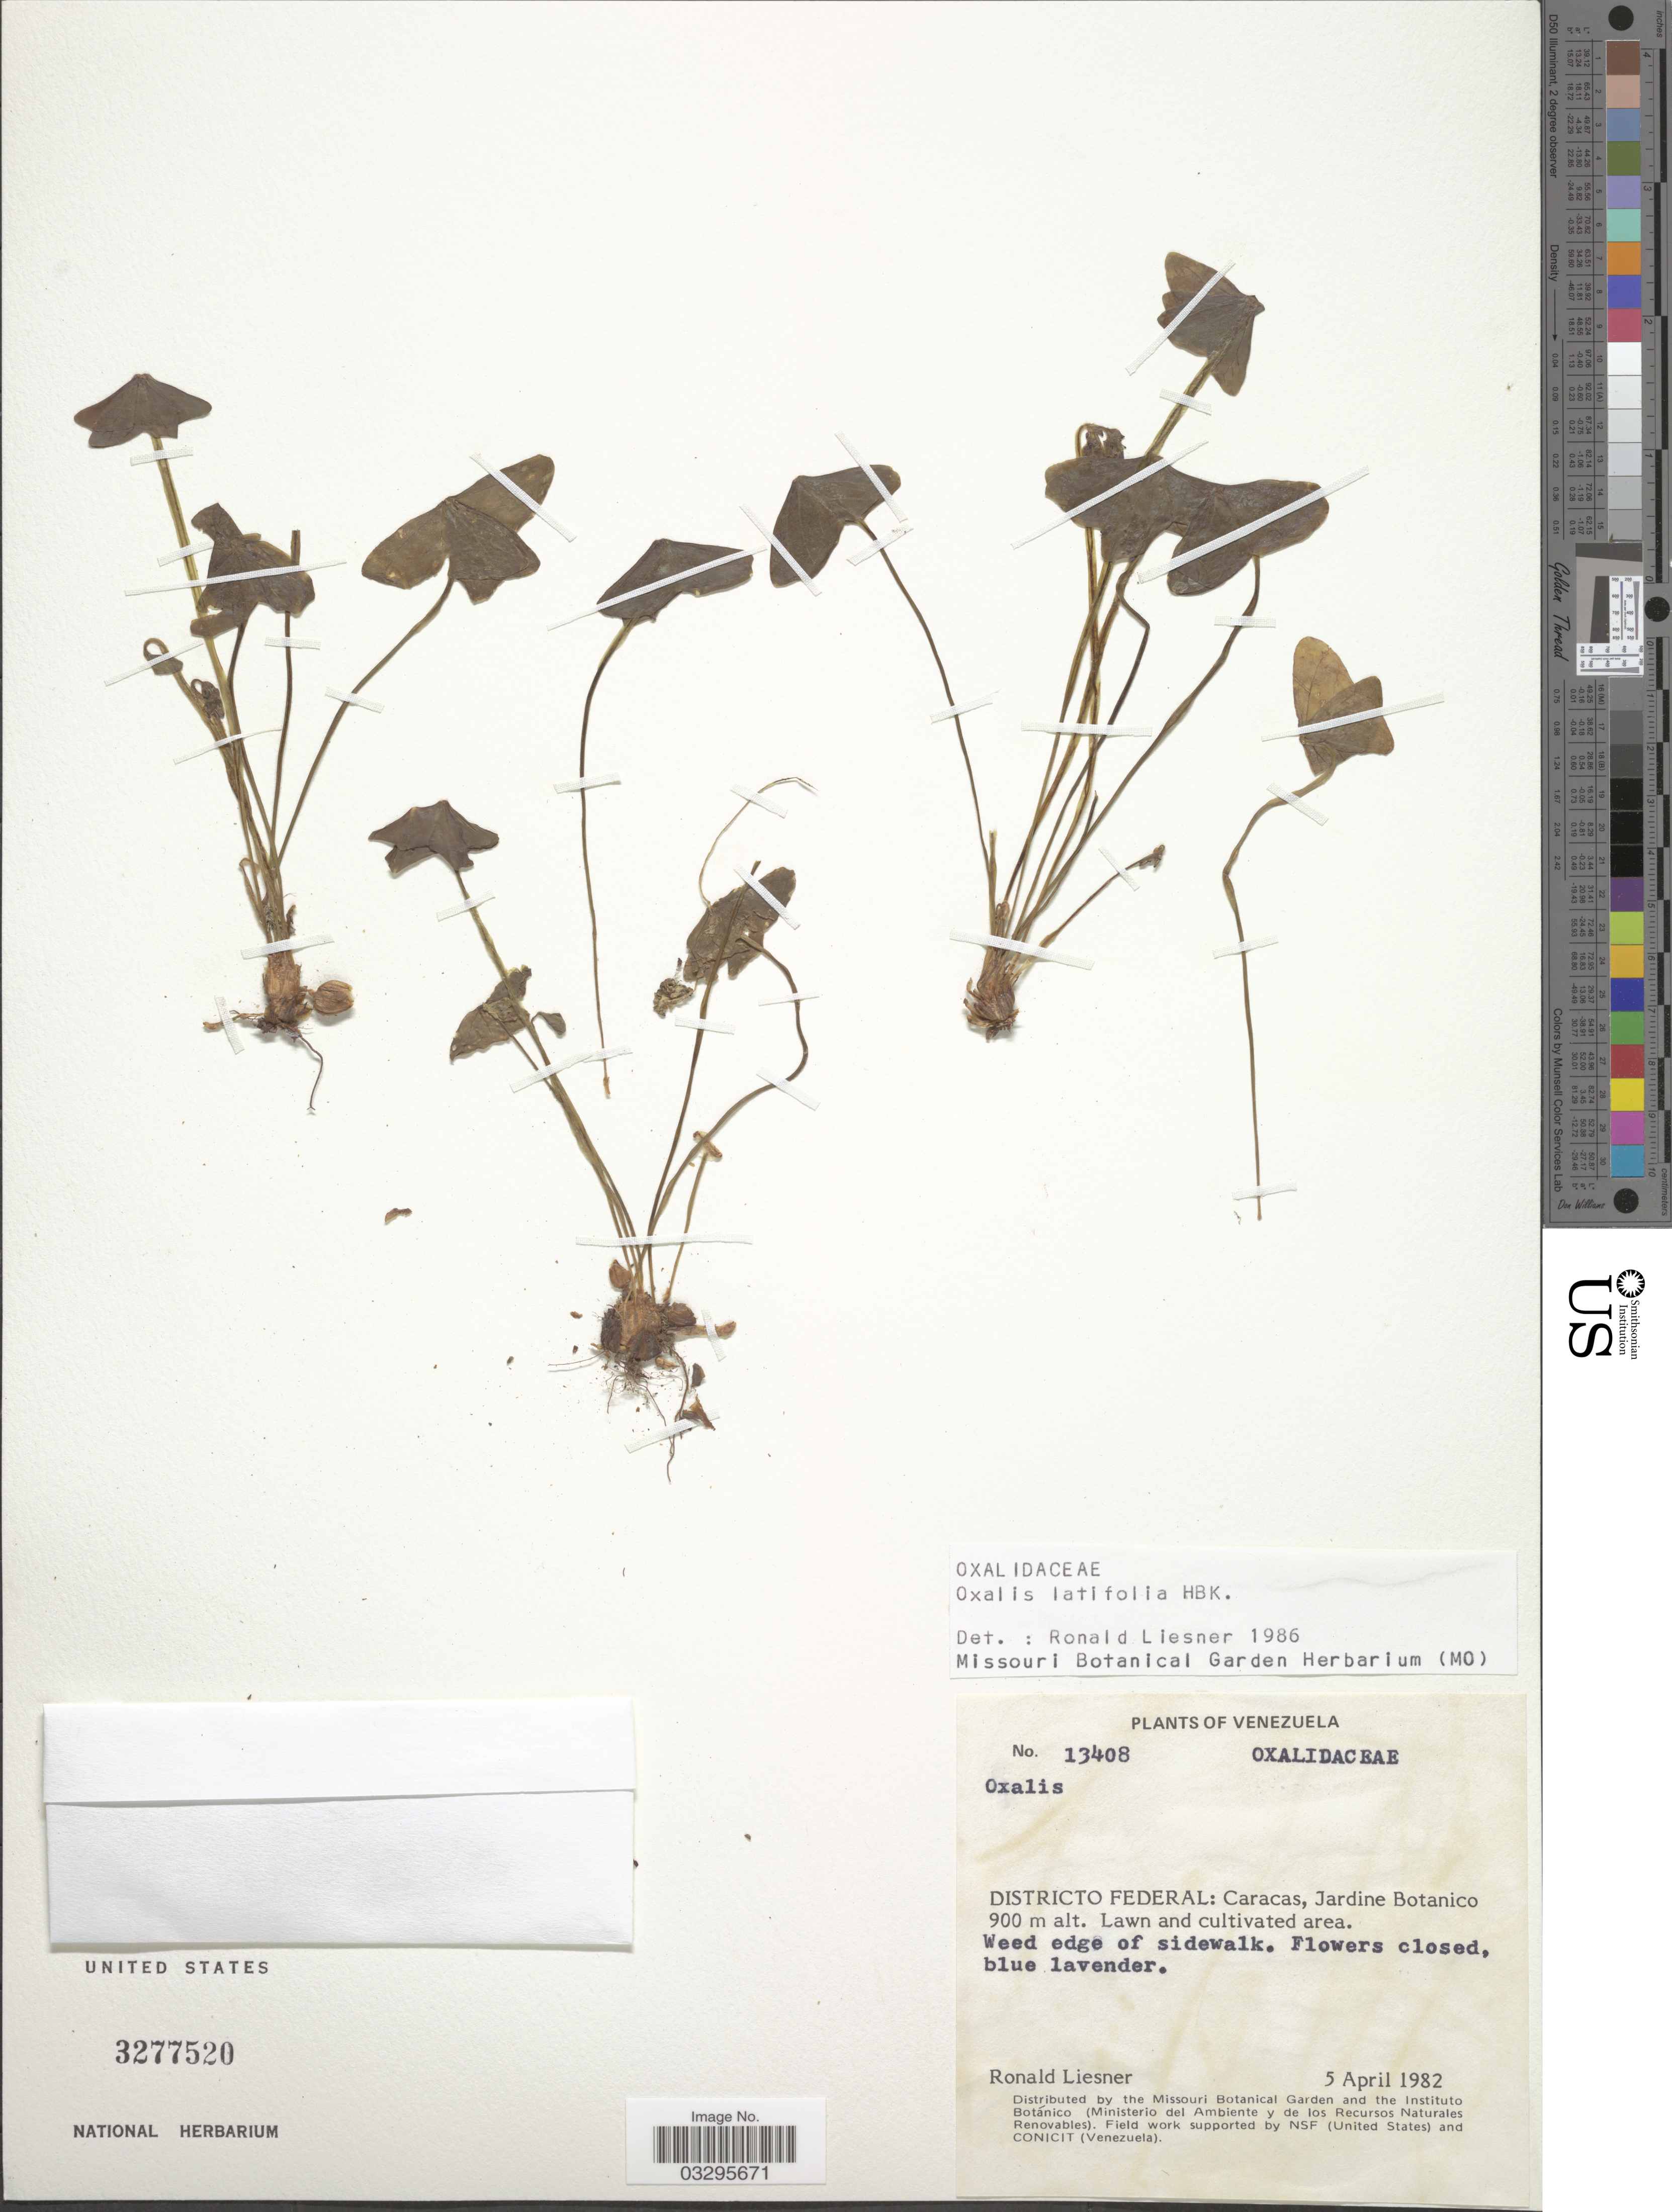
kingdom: Plantae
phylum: Tracheophyta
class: Magnoliopsida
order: Oxalidales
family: Oxalidaceae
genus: Oxalis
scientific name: Oxalis latifolia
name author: Kunth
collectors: R. L. Liesner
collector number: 13408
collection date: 1982-04-05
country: Venezuela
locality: Districto Federal: Caracas, Jardine Botanico.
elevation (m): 900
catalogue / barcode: US 3277520